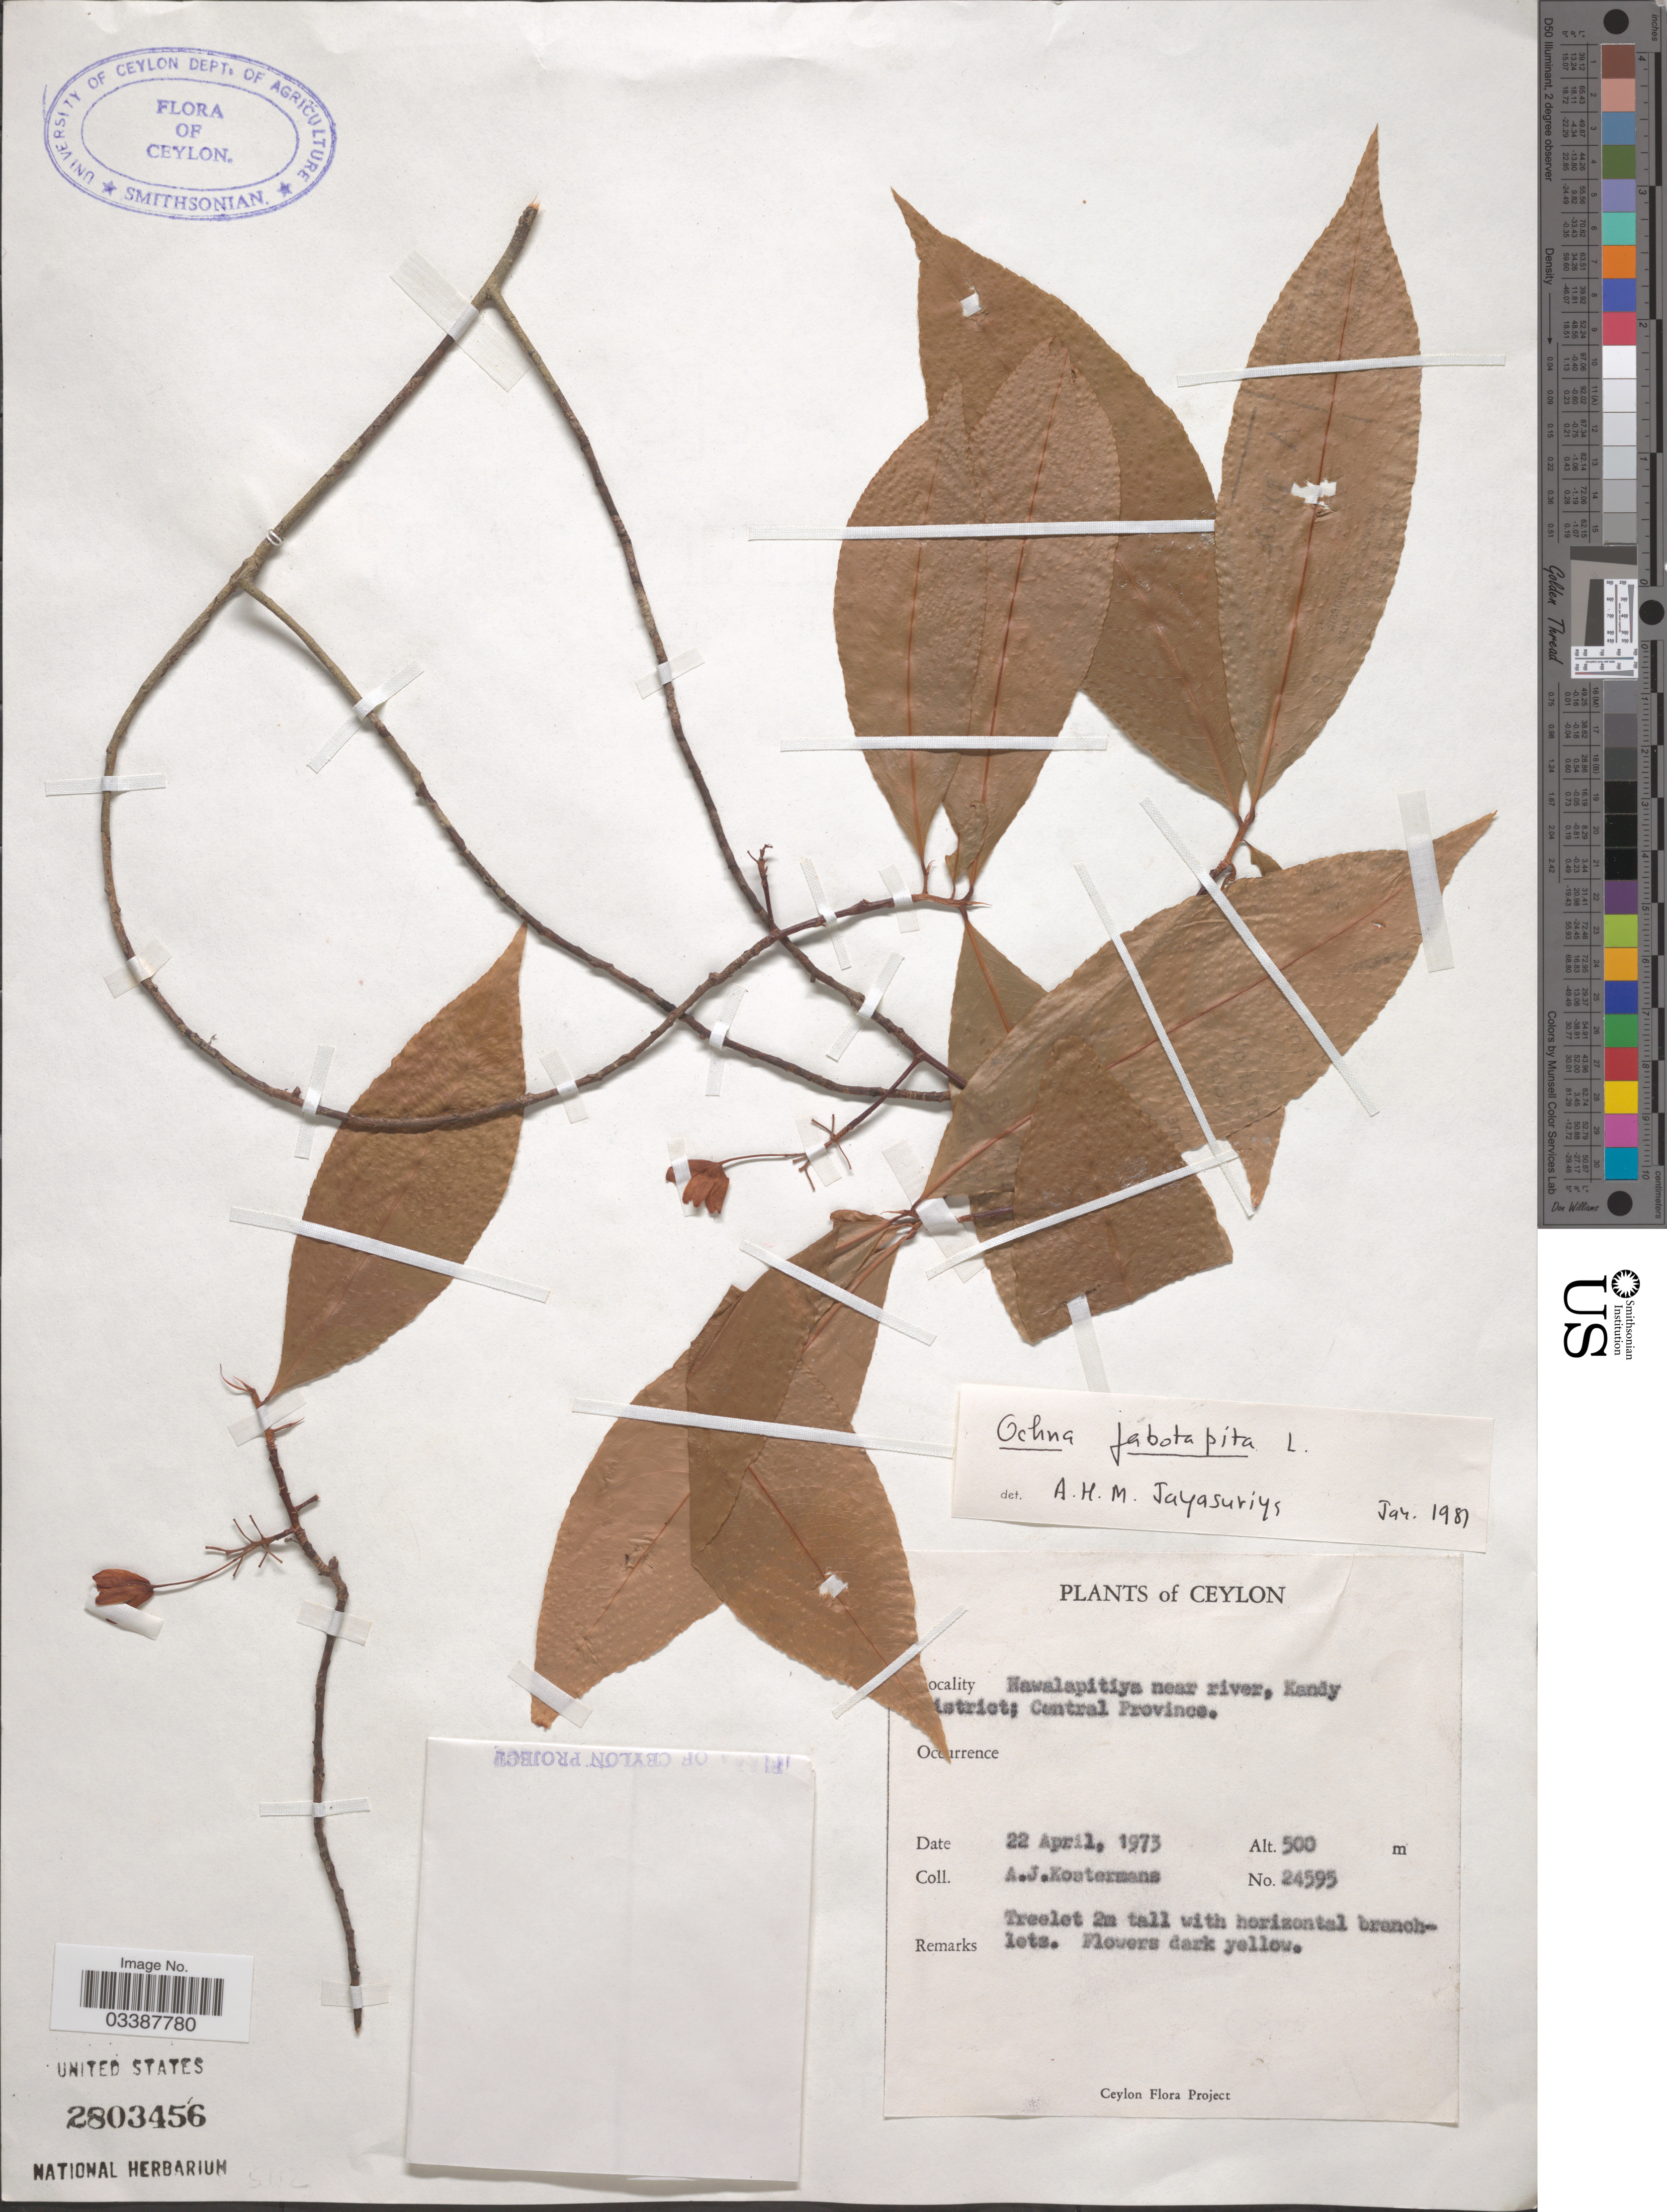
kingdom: Plantae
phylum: Tracheophyta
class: Magnoliopsida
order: Malpighiales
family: Ochnaceae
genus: Ochna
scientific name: Ochna jabotapita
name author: L.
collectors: A. J. G. Kostermans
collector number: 24595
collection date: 1973-04-22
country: Sri Lanka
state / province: Central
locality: Ceylon. Nawalapitiya near river, Kandy [illegible text]istrict.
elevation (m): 500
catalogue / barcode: US 2803456